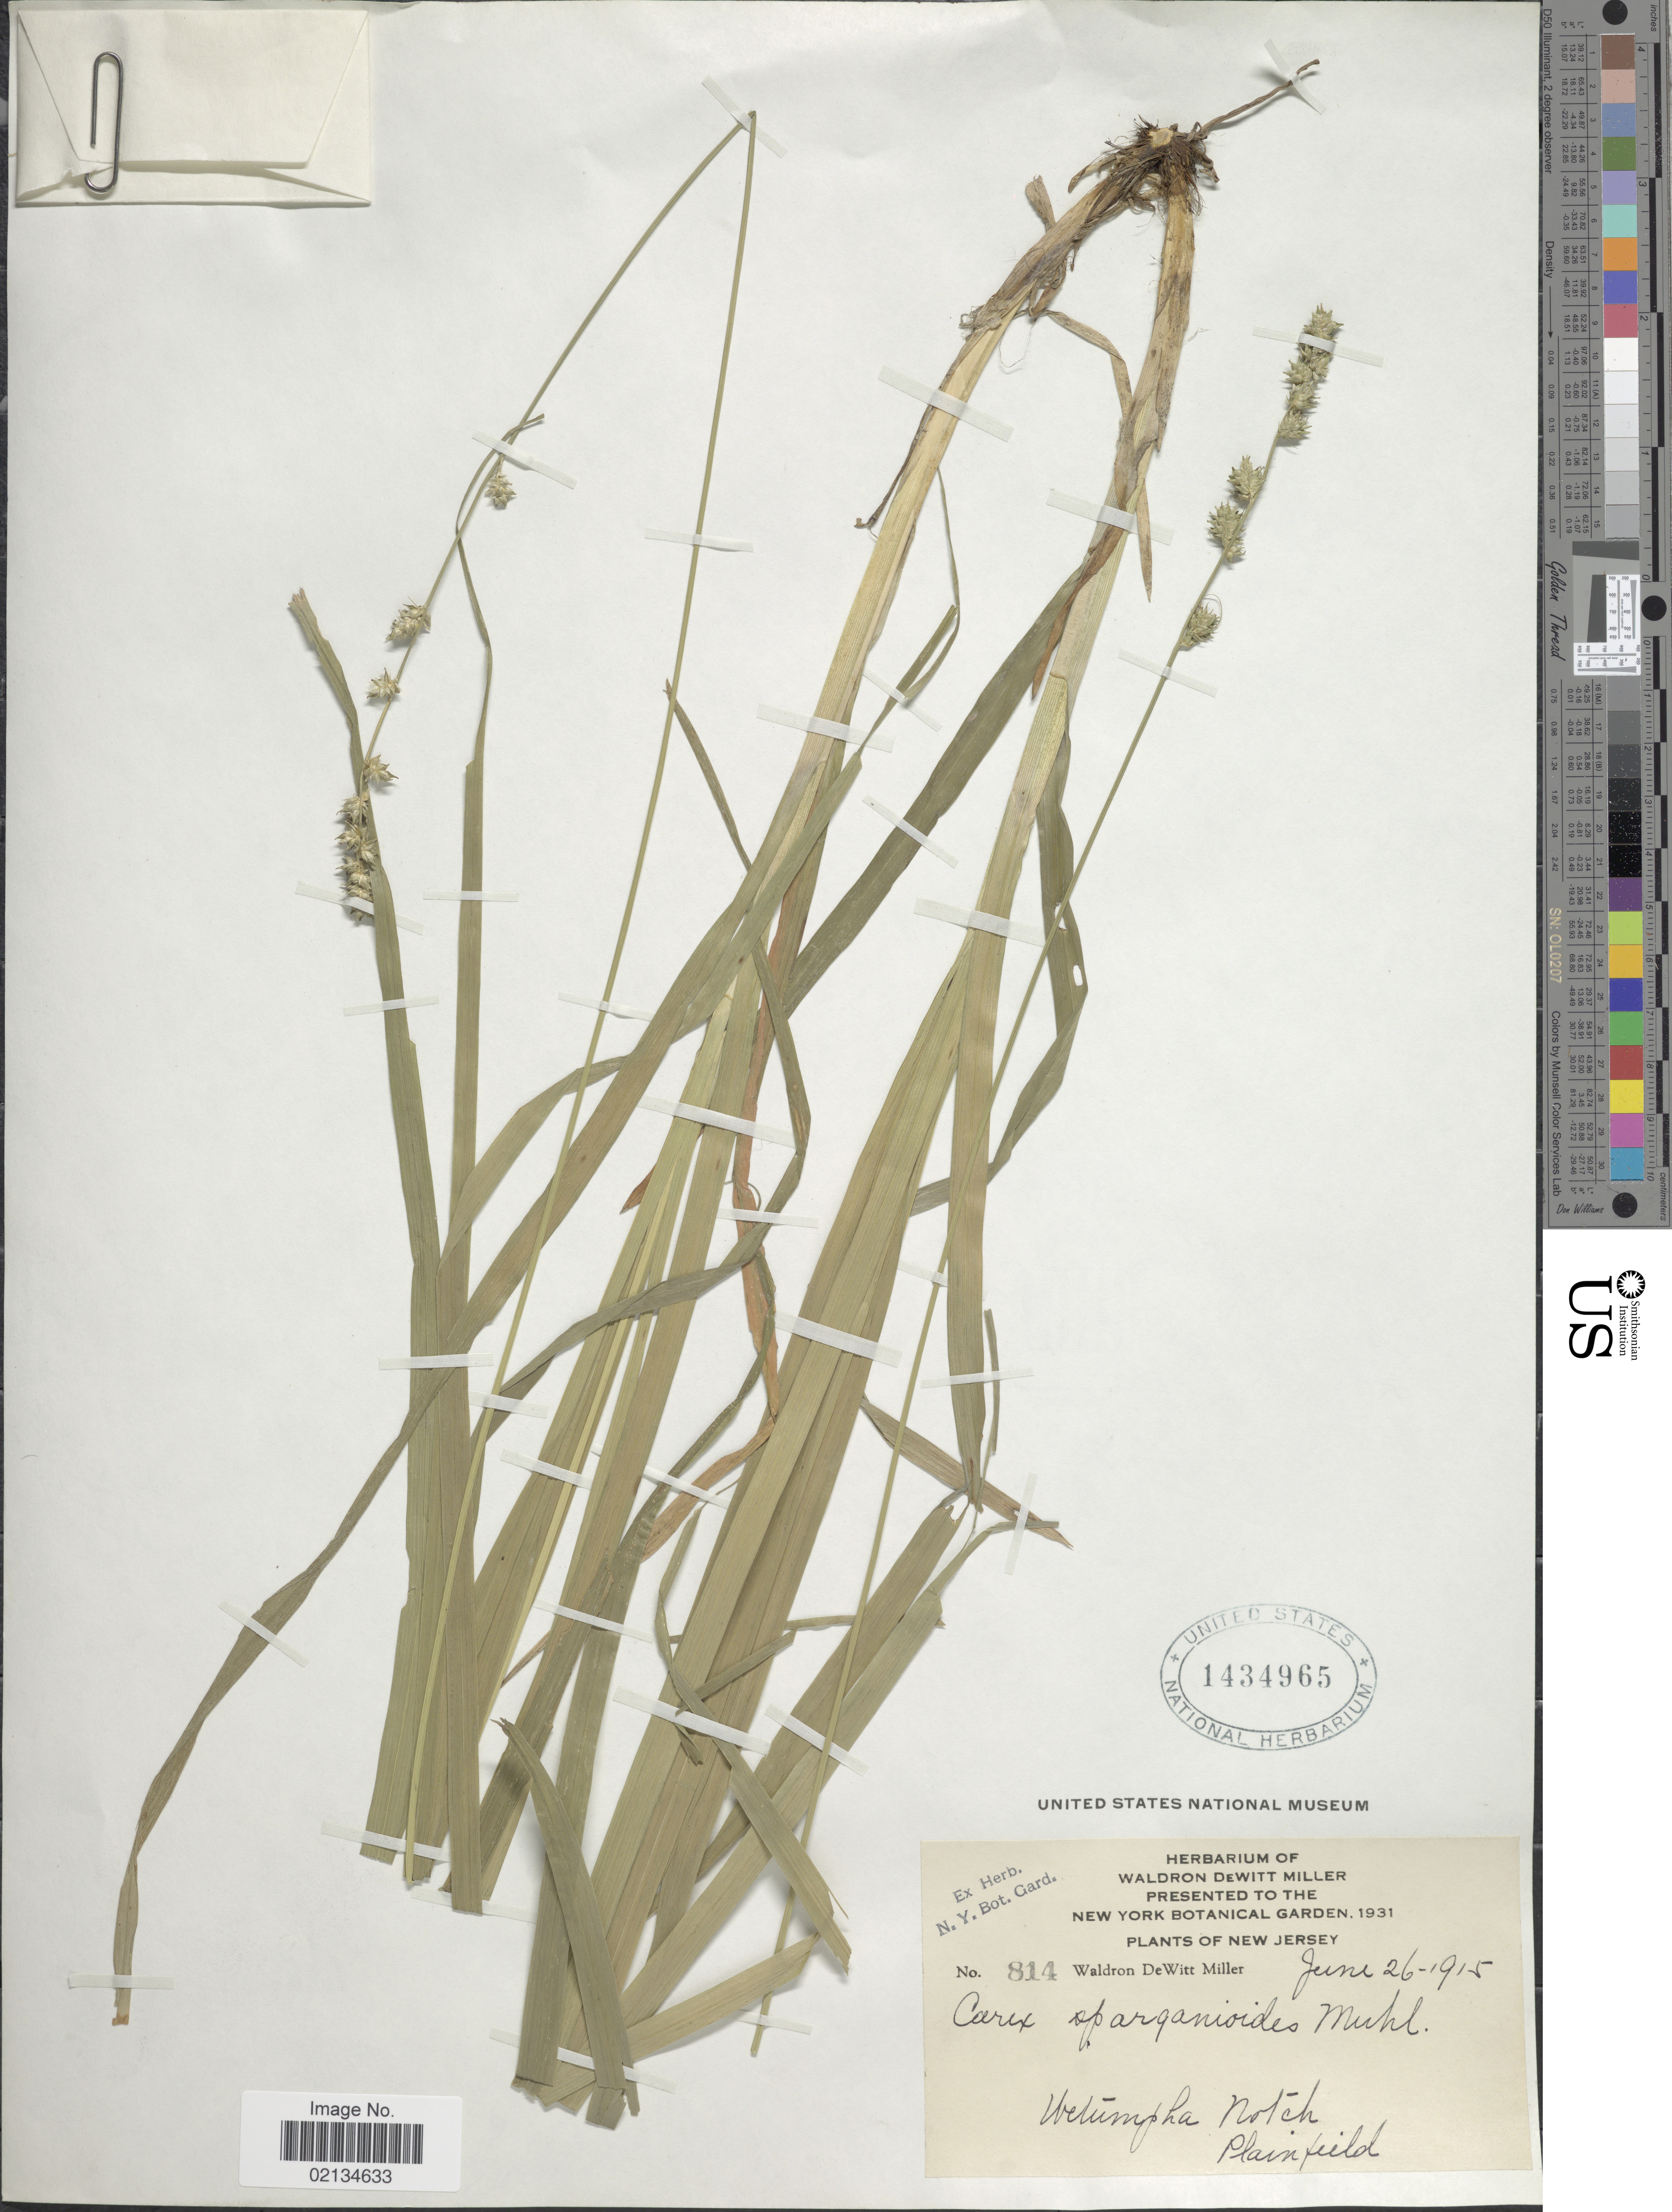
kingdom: Plantae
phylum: Tracheophyta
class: Liliopsida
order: Poales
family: Cyperaceae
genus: Carex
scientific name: Carex sparganioides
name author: Muhl. ex Willd.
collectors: W. De Witt Miller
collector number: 814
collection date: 1915-06-26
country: United States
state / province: New Jersey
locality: Wetumpka Notch, Plainfield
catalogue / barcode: US 1434965